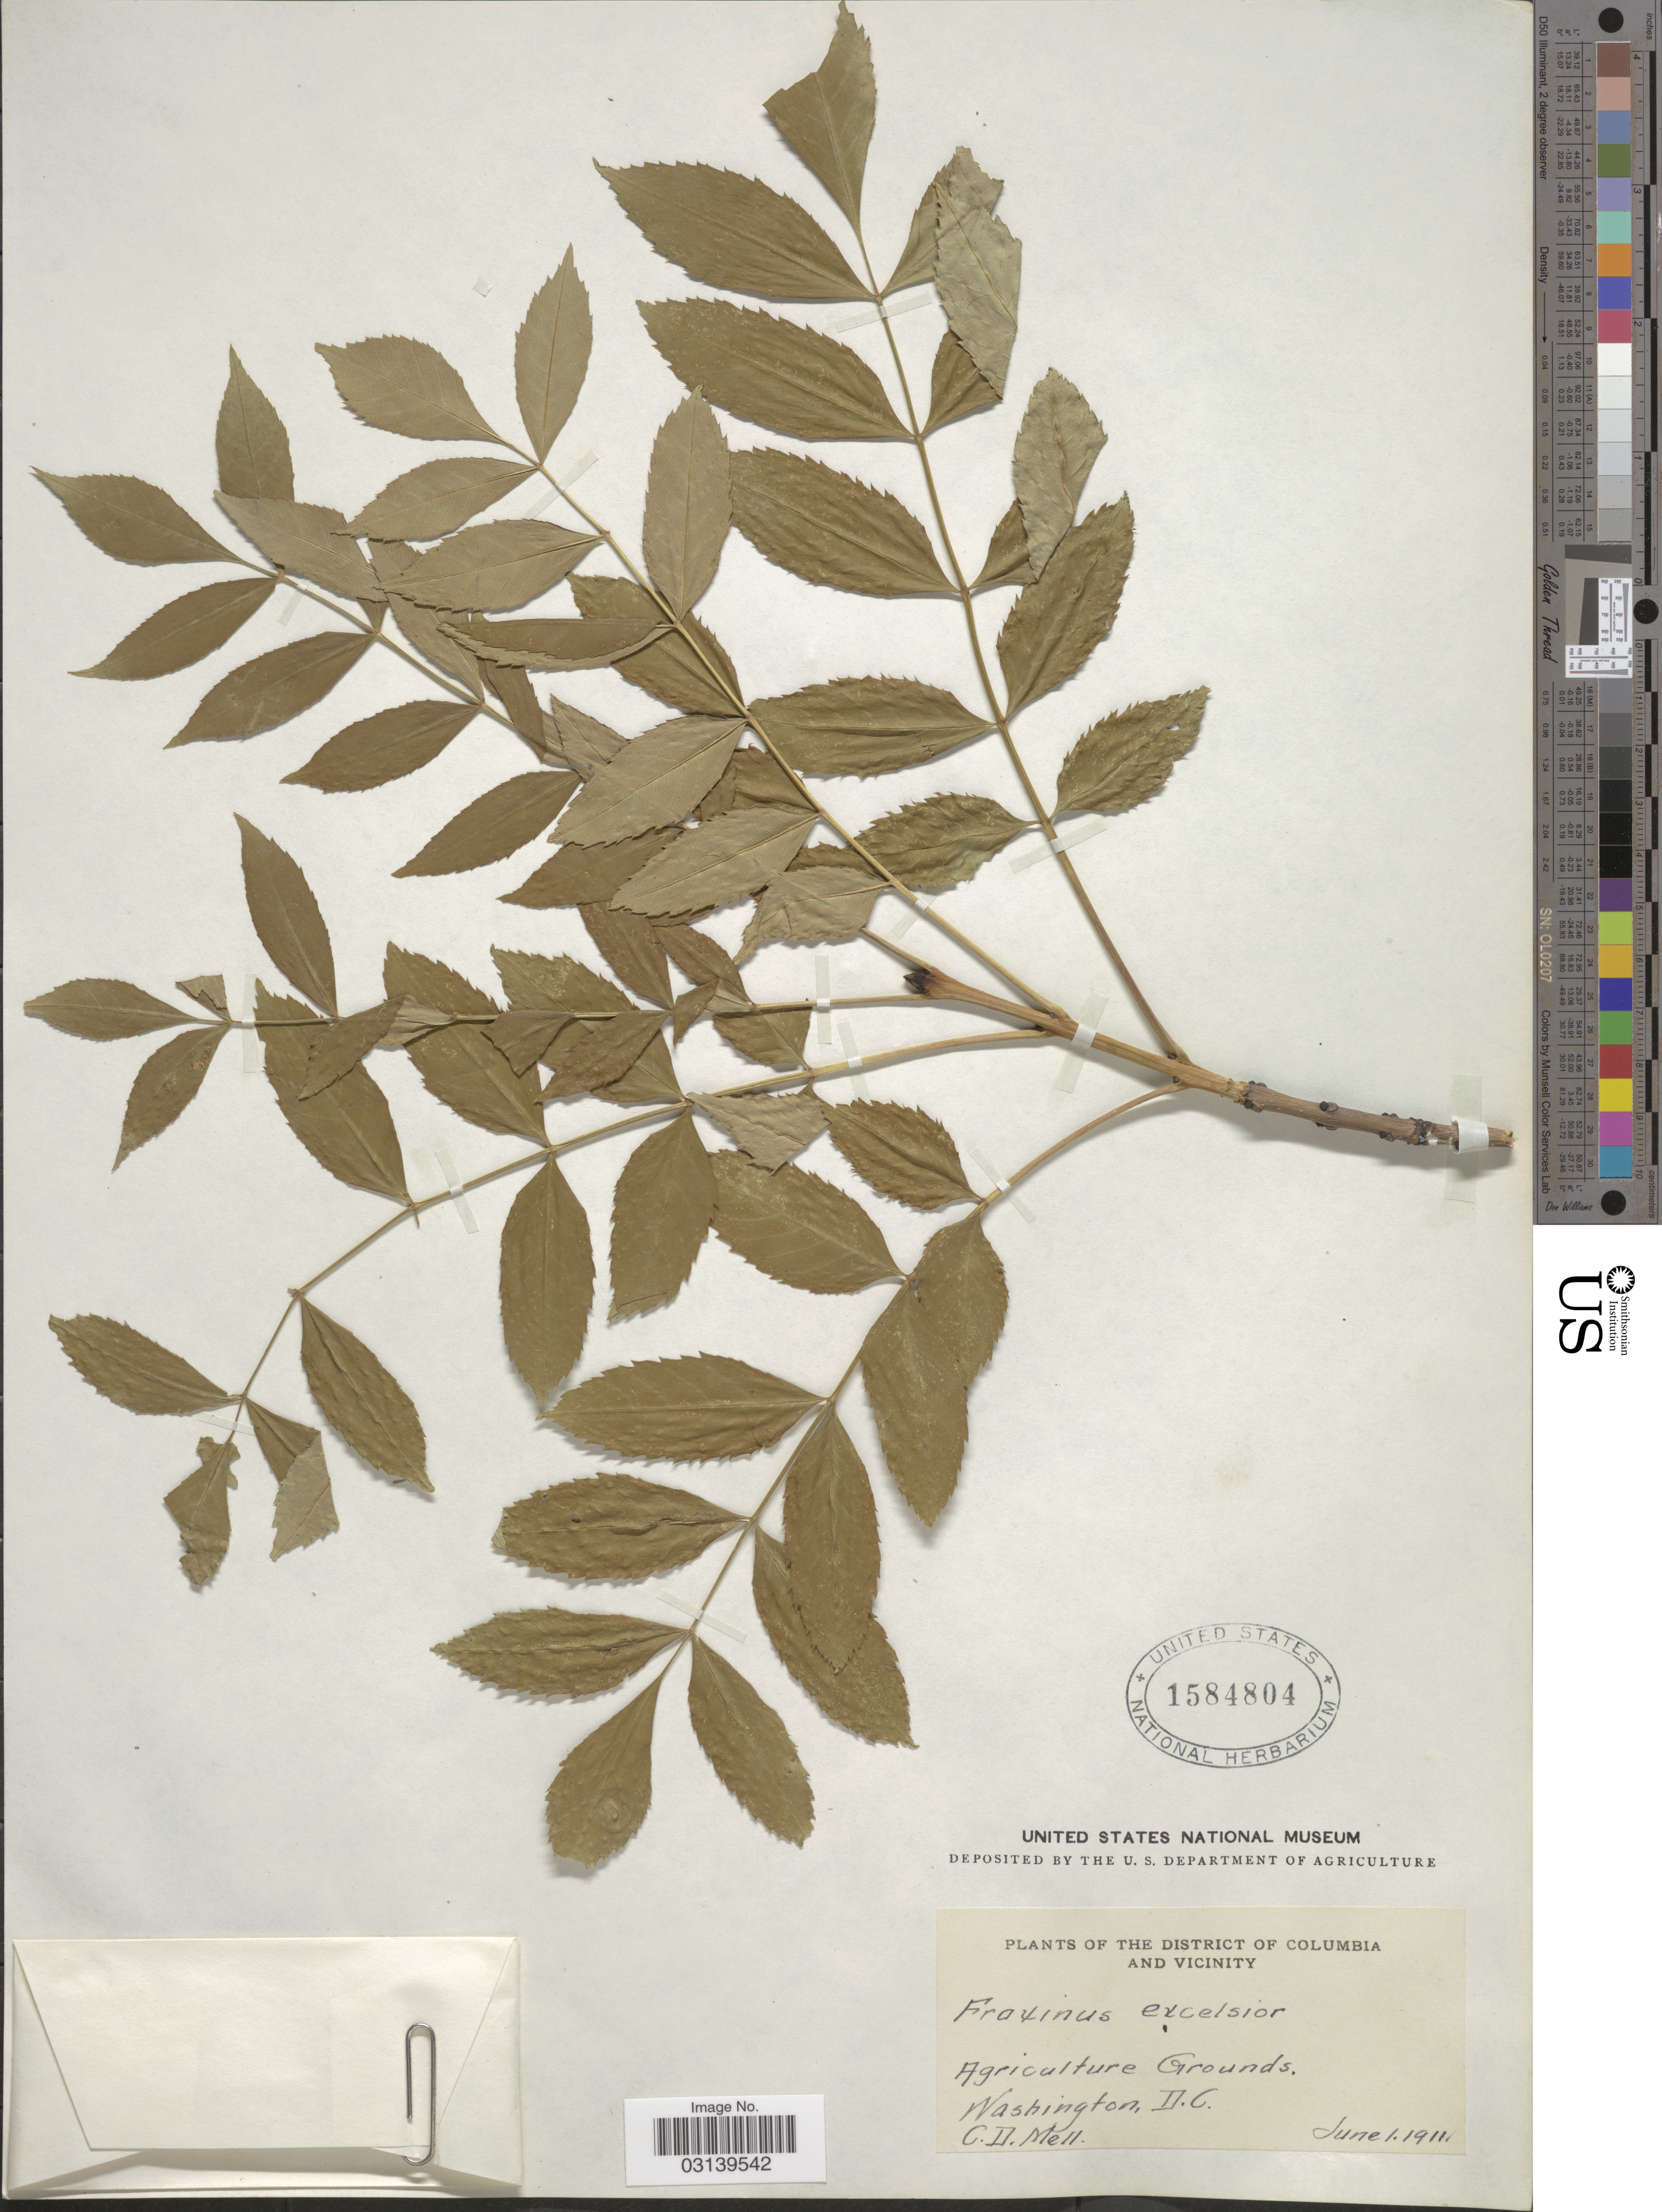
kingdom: Plantae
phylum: Tracheophyta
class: Magnoliopsida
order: Lamiales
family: Oleaceae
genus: Fraxinus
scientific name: Fraxinus excelsior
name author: L.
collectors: C. D. Mell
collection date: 1911-06-01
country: United States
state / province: District of Columbia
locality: The District of Columbia and Vicinity, Agriculture Grounds, Washington, D.C.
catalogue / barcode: US 1584804